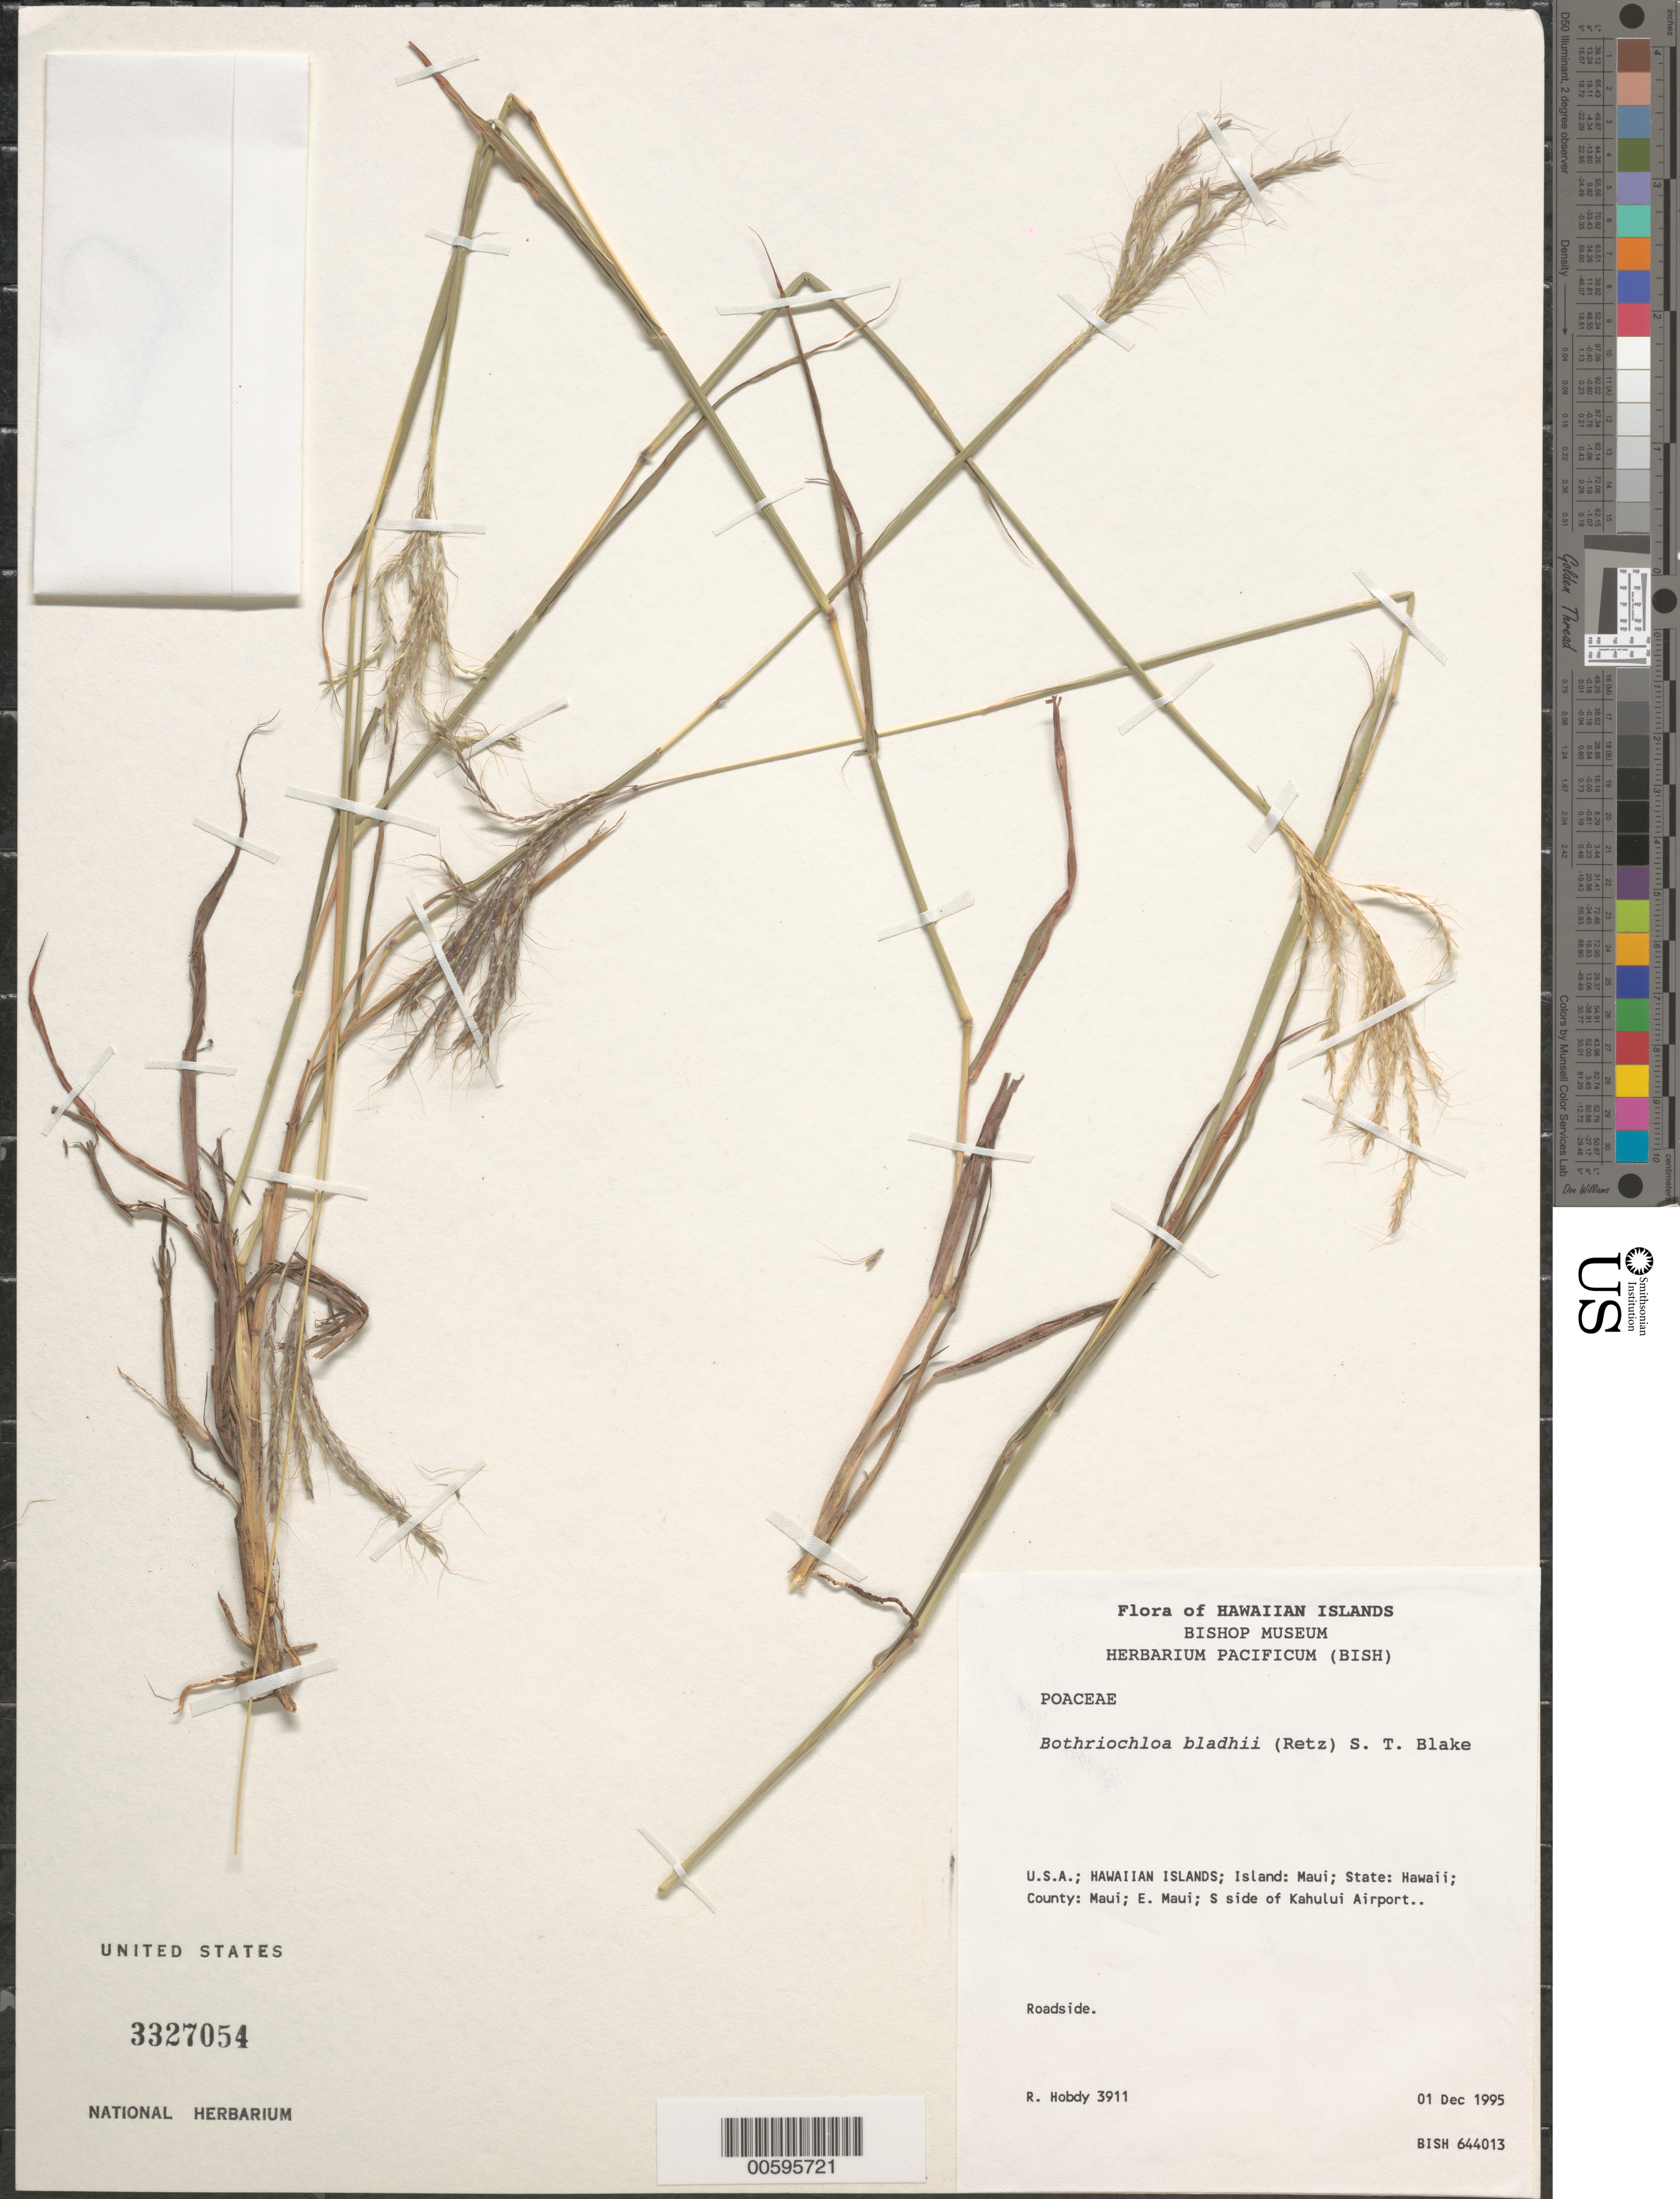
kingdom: Plantae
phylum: Tracheophyta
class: Liliopsida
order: Poales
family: Poaceae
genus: Dichanthium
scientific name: Dichanthium annulatum var. annulatum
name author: (Forssk.) Stapf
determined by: Faccenda, K.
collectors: R. Hobdy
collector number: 3911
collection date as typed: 1 Dec 1995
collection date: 1995-12-01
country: United States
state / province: Hawaii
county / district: Maui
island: Maui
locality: County: Maui; E Maui; S side of Kahului Airport.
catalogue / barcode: US 3327054